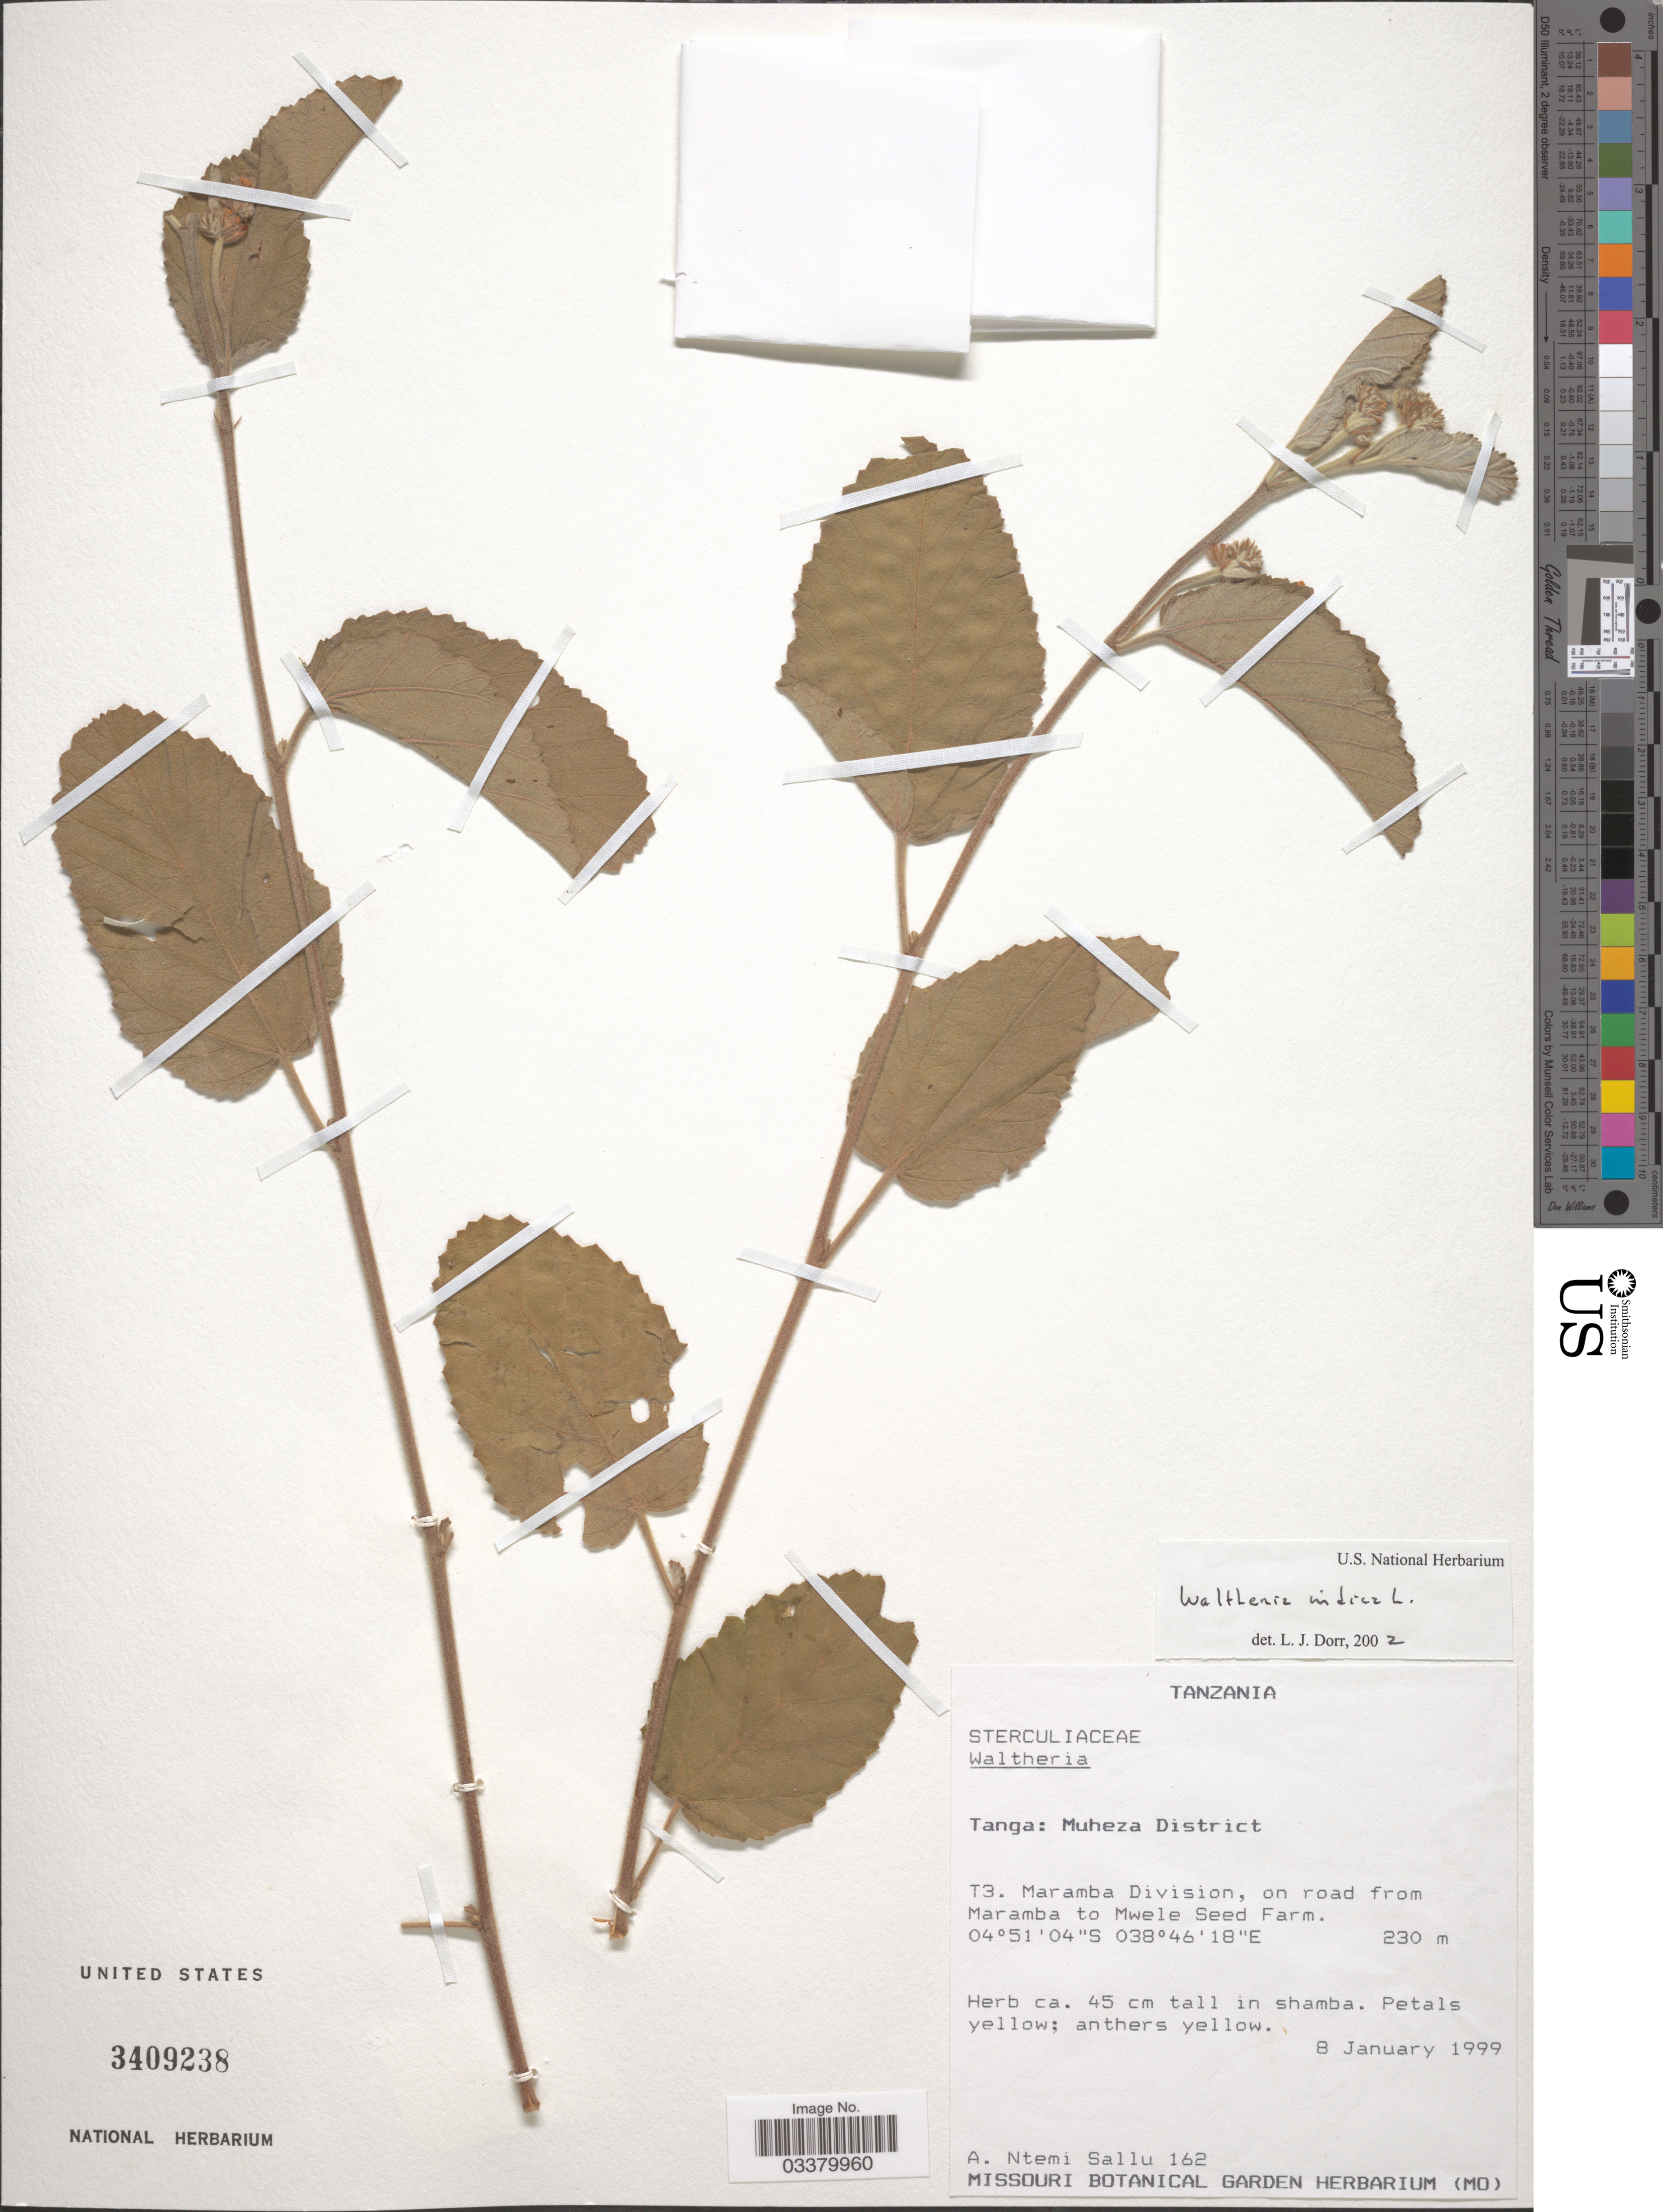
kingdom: Plantae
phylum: Tracheophyta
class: Magnoliopsida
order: Malvales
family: Malvaceae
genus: Waltheria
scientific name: Waltheria indica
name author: L.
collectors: A. Ntemi Sallu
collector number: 162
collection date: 1999-01-08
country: Tanzania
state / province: Tanga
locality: Muheza District. T3. Maramba Division, on road from Maramba to Mwele Seed Farm.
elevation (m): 230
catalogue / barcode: US 3409238